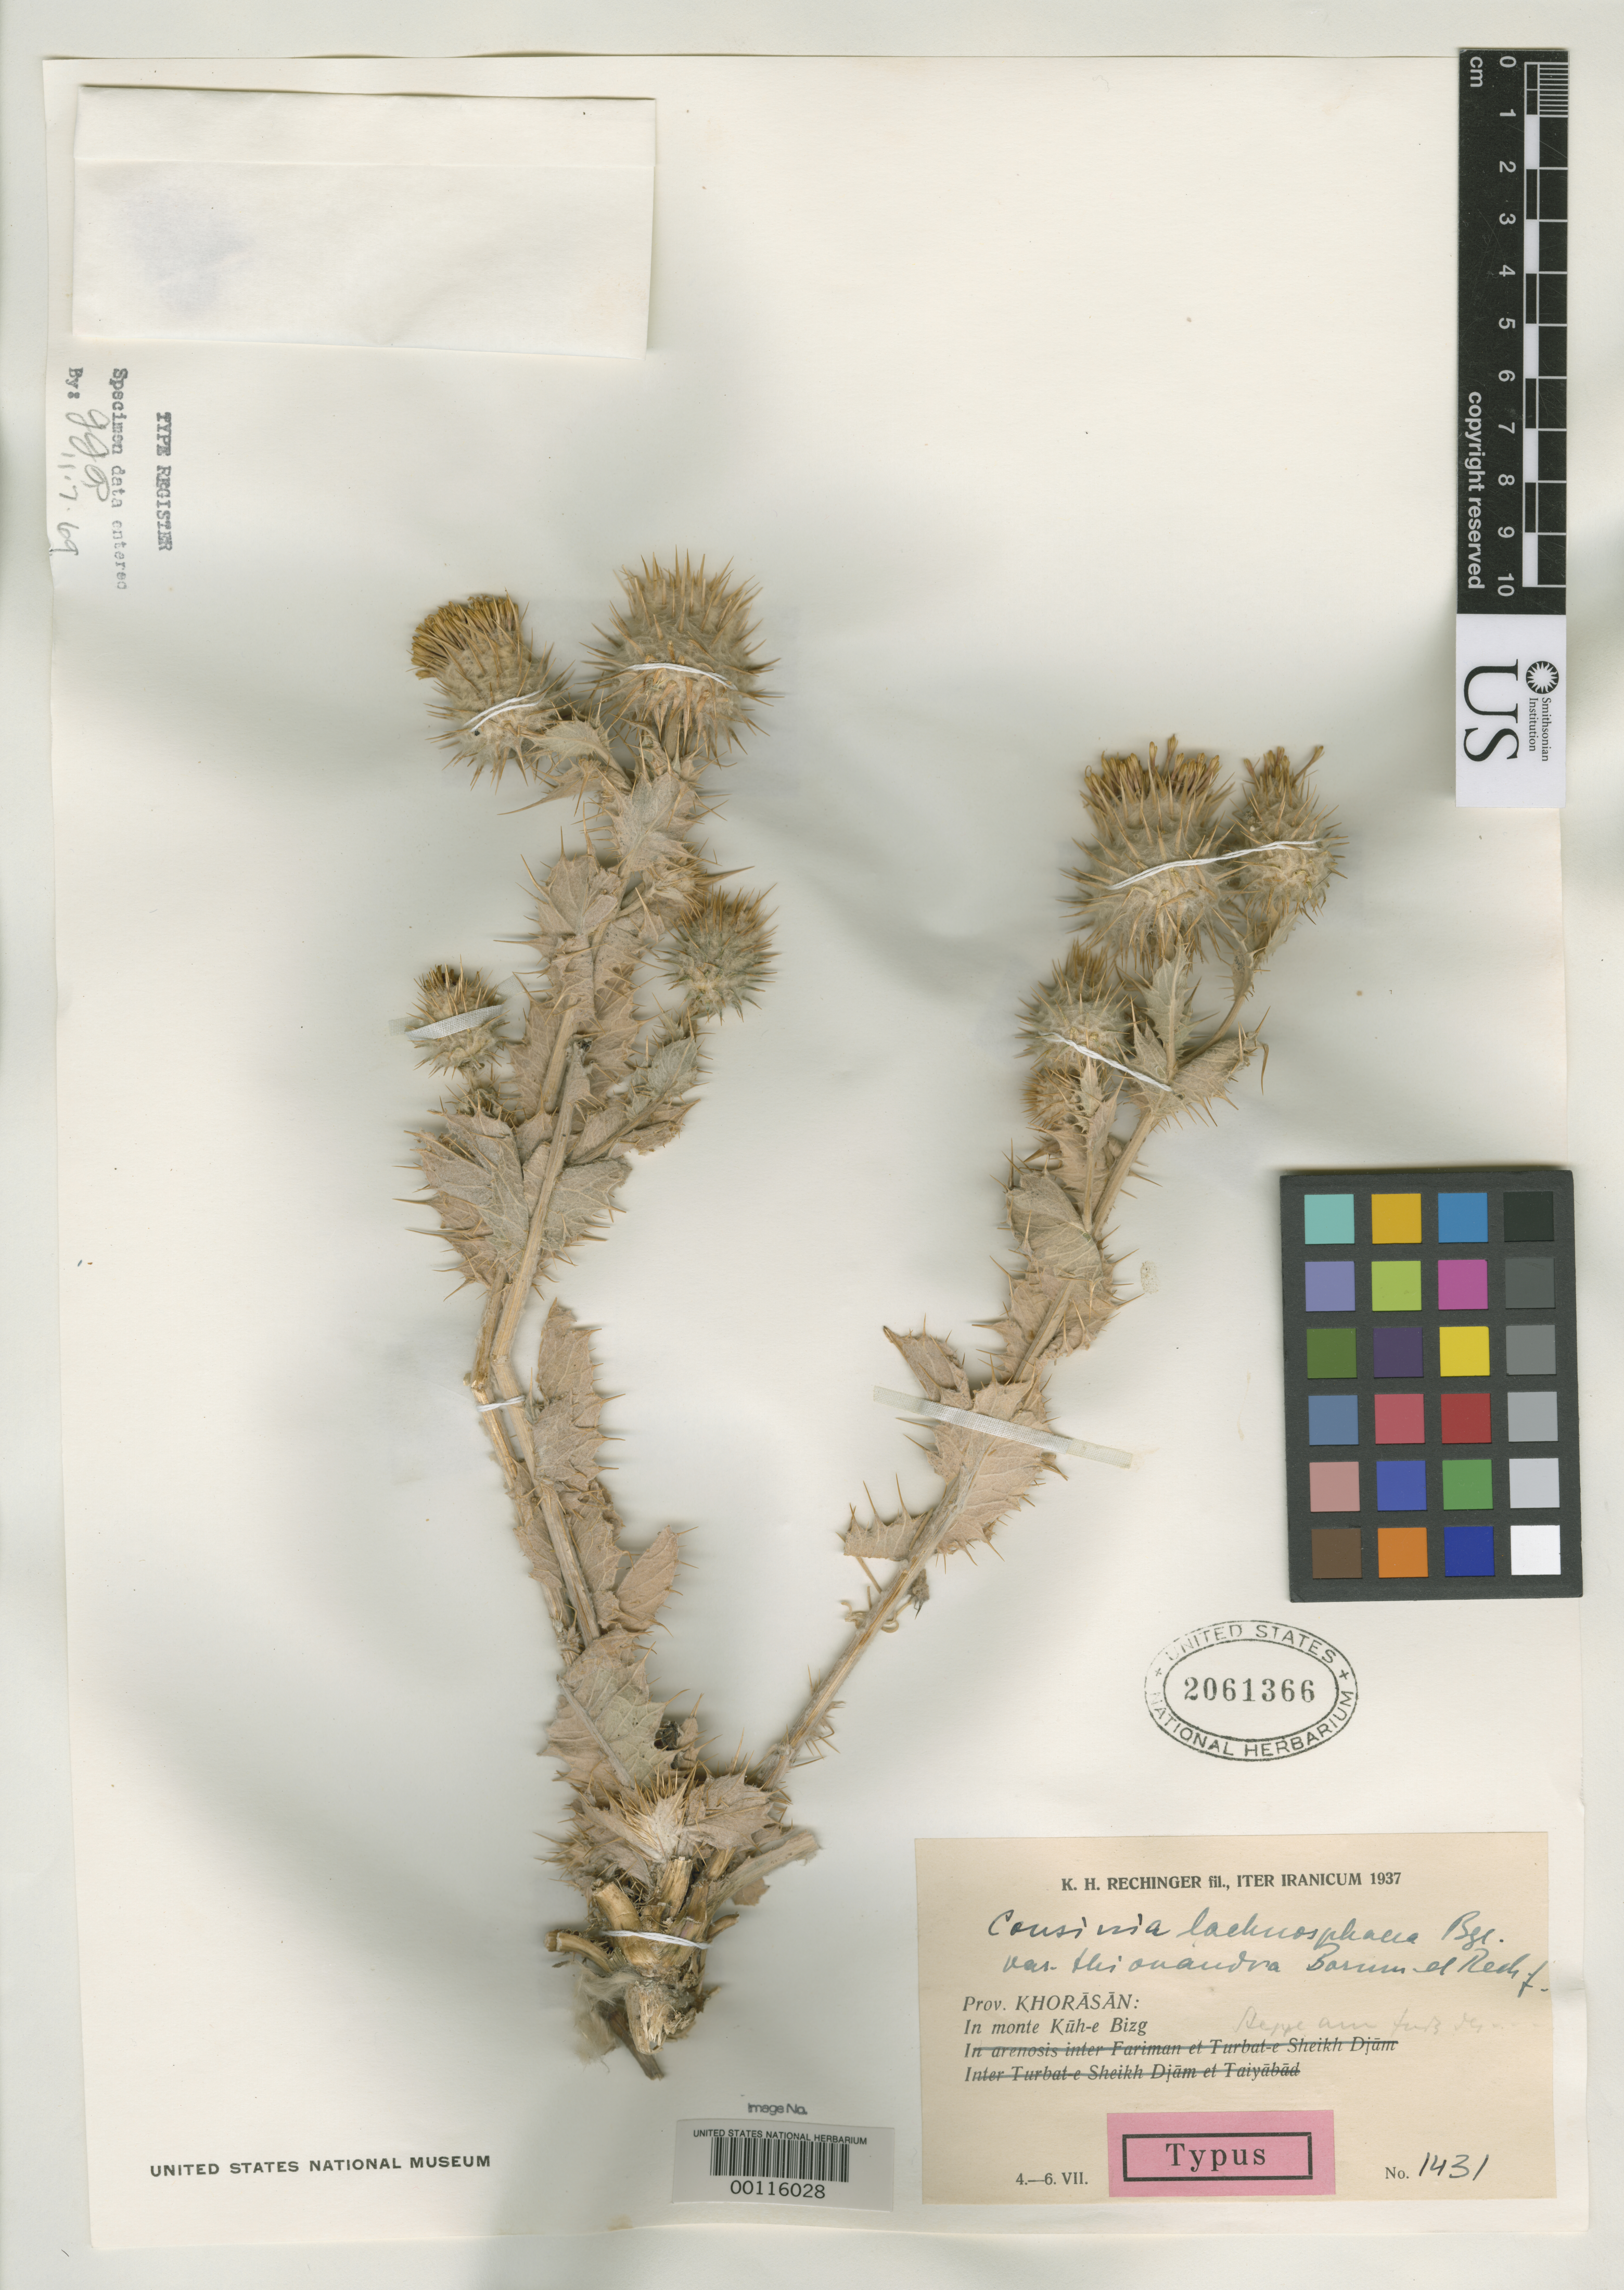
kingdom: Plantae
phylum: Tracheophyta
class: Magnoliopsida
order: Asterales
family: Asteraceae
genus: Cousinia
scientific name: Cousinia lachnosphaera var. thionandra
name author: Bornm. & Rech. f.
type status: Syntype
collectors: K. H. Rechinger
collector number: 1431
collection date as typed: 04 Jul 1937 to 06 Jul 1937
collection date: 1937-07-04/1937-07-06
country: Iran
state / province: Khorasan [obsolete]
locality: Mt. Kuh-e Bizz.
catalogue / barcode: US 2061366